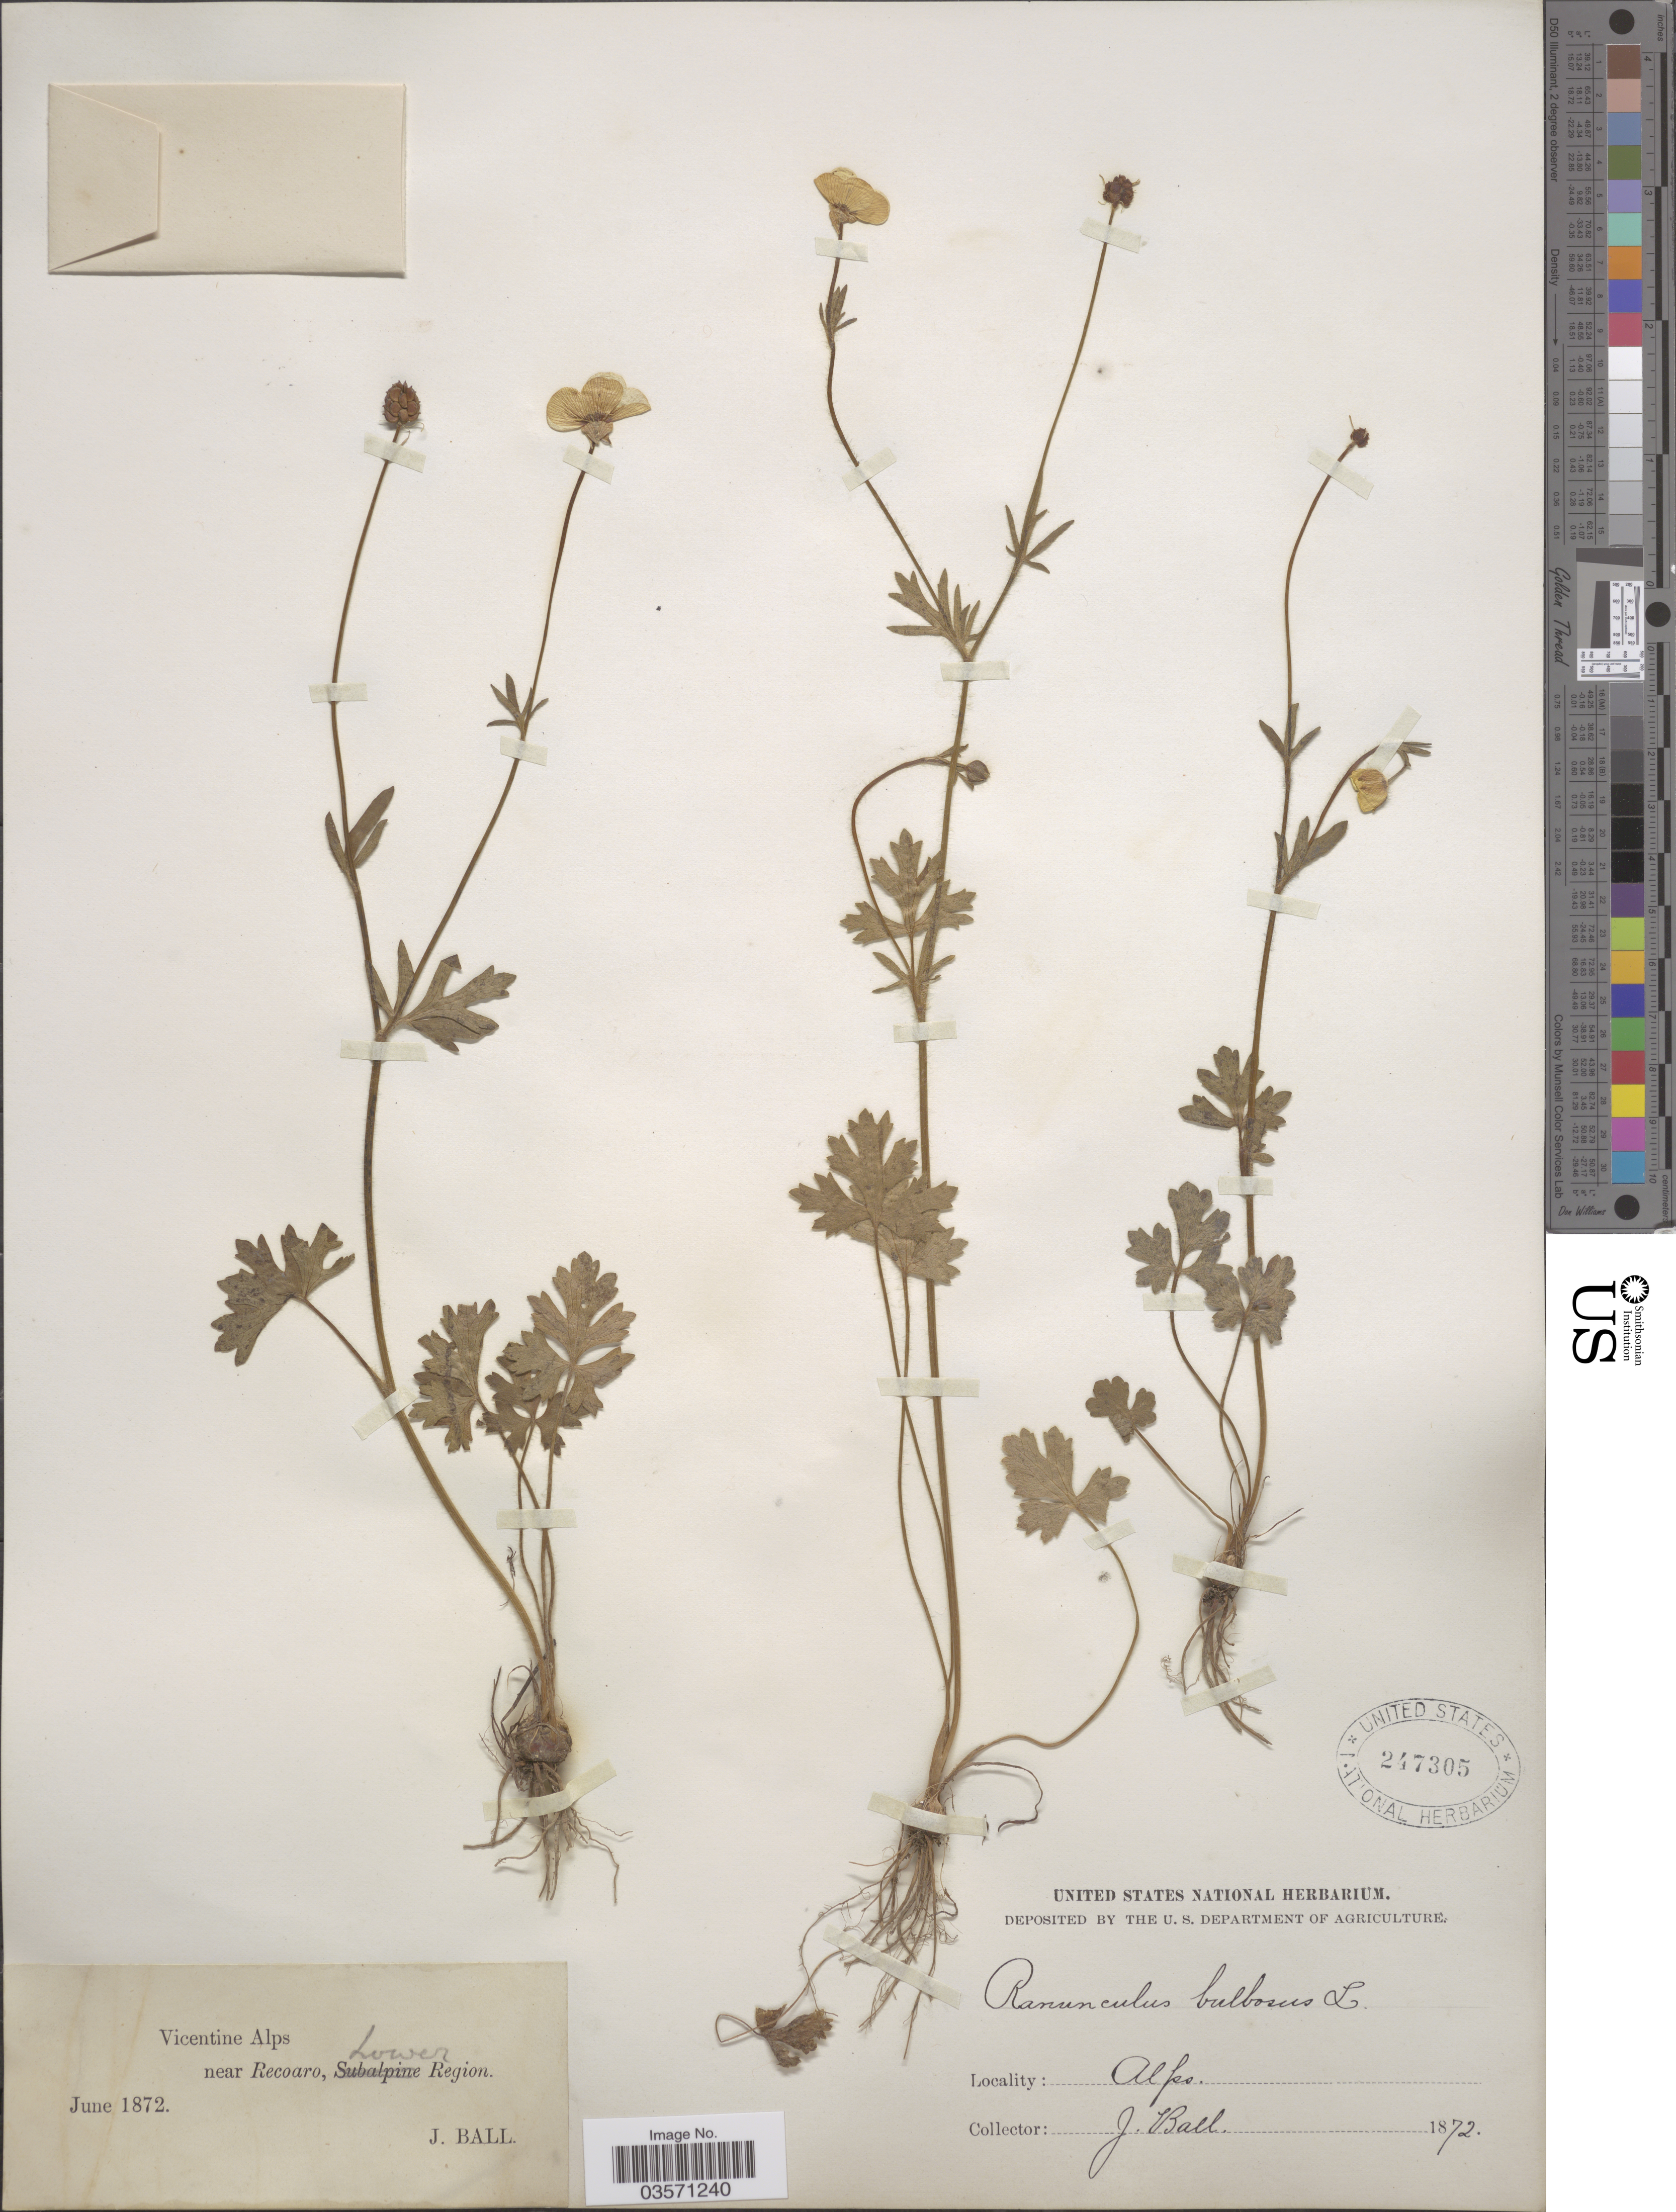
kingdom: Plantae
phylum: Tracheophyta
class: Magnoliopsida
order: Ranunculales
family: Ranunculaceae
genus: Ranunculus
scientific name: Ranunculus bulbosus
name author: L.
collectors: J. Ball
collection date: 1872-06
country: Italy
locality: Vicentine Alps near Recoaro, Lower Region. Alps.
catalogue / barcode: US 247305